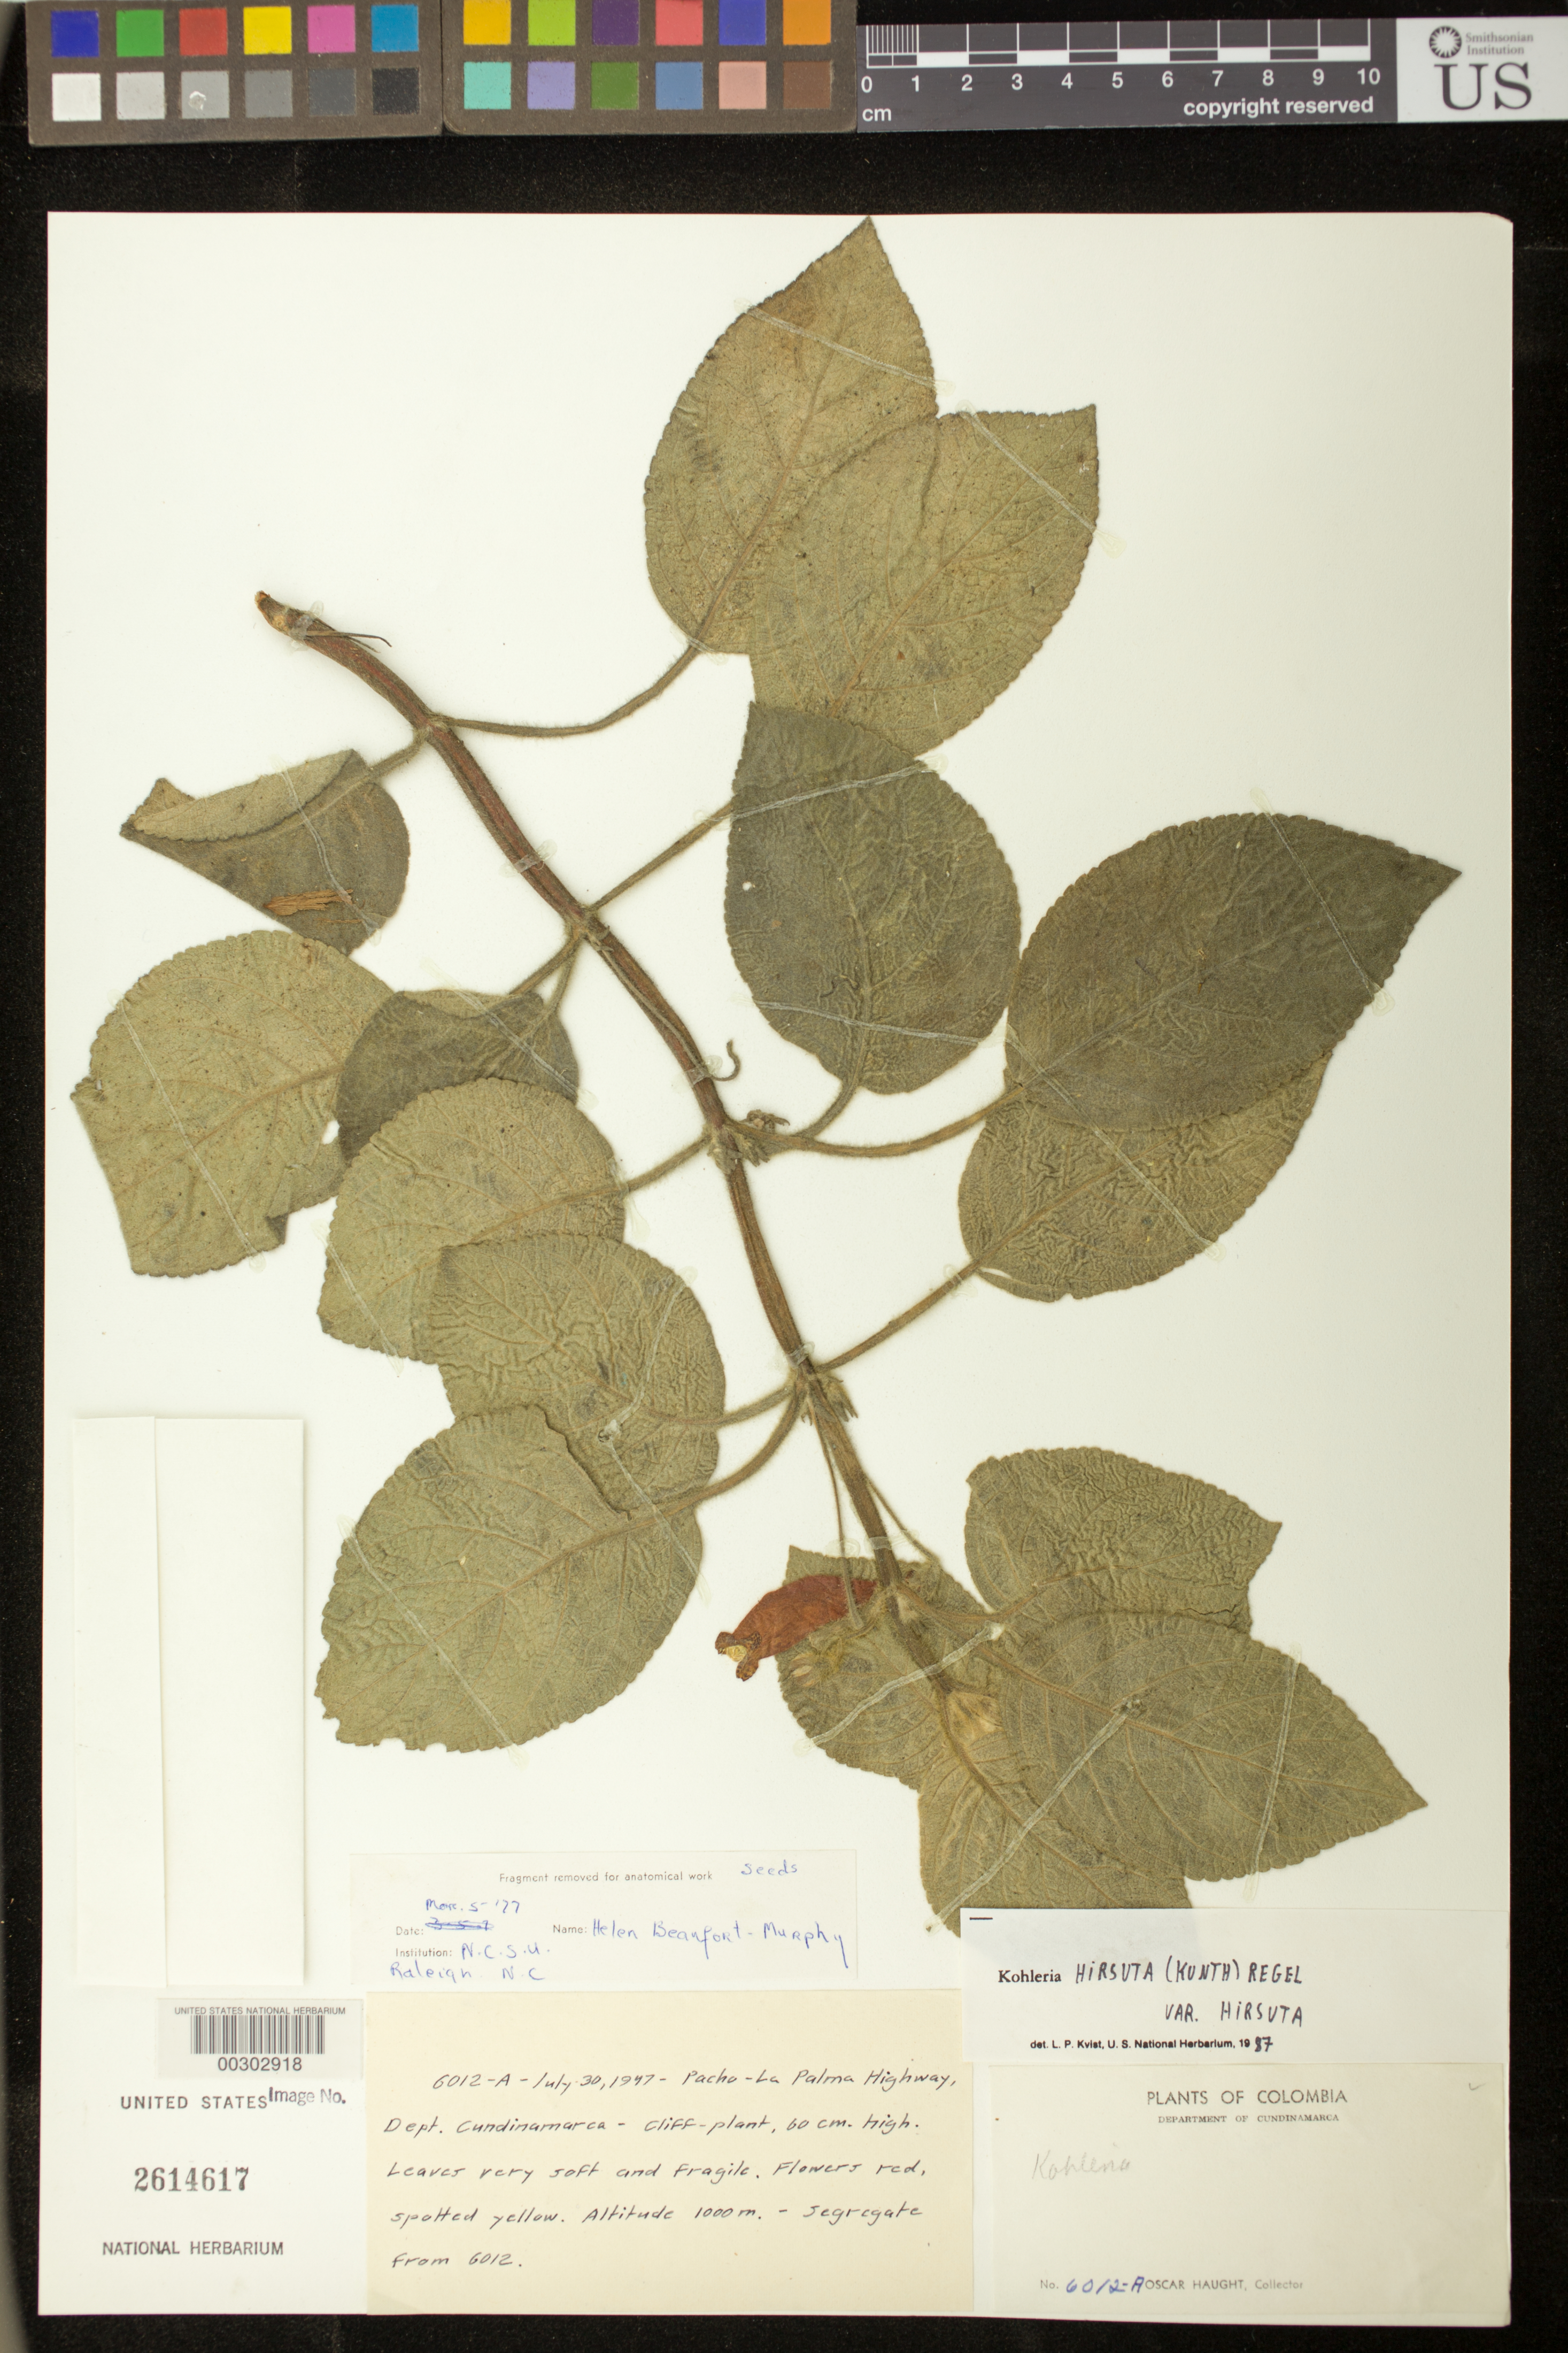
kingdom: Plantae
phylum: Tracheophyta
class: Magnoliopsida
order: Lamiales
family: Gesneriaceae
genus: Kohleria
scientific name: Kohleria hirsuta var. hirsuta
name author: (Kunth) Regel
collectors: O. L. Haught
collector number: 6012 -A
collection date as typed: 30 Jul 1947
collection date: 1947-07-30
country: Colombia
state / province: Cundinamarca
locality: Pacho-La Palma highway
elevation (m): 1000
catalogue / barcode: US 2614617